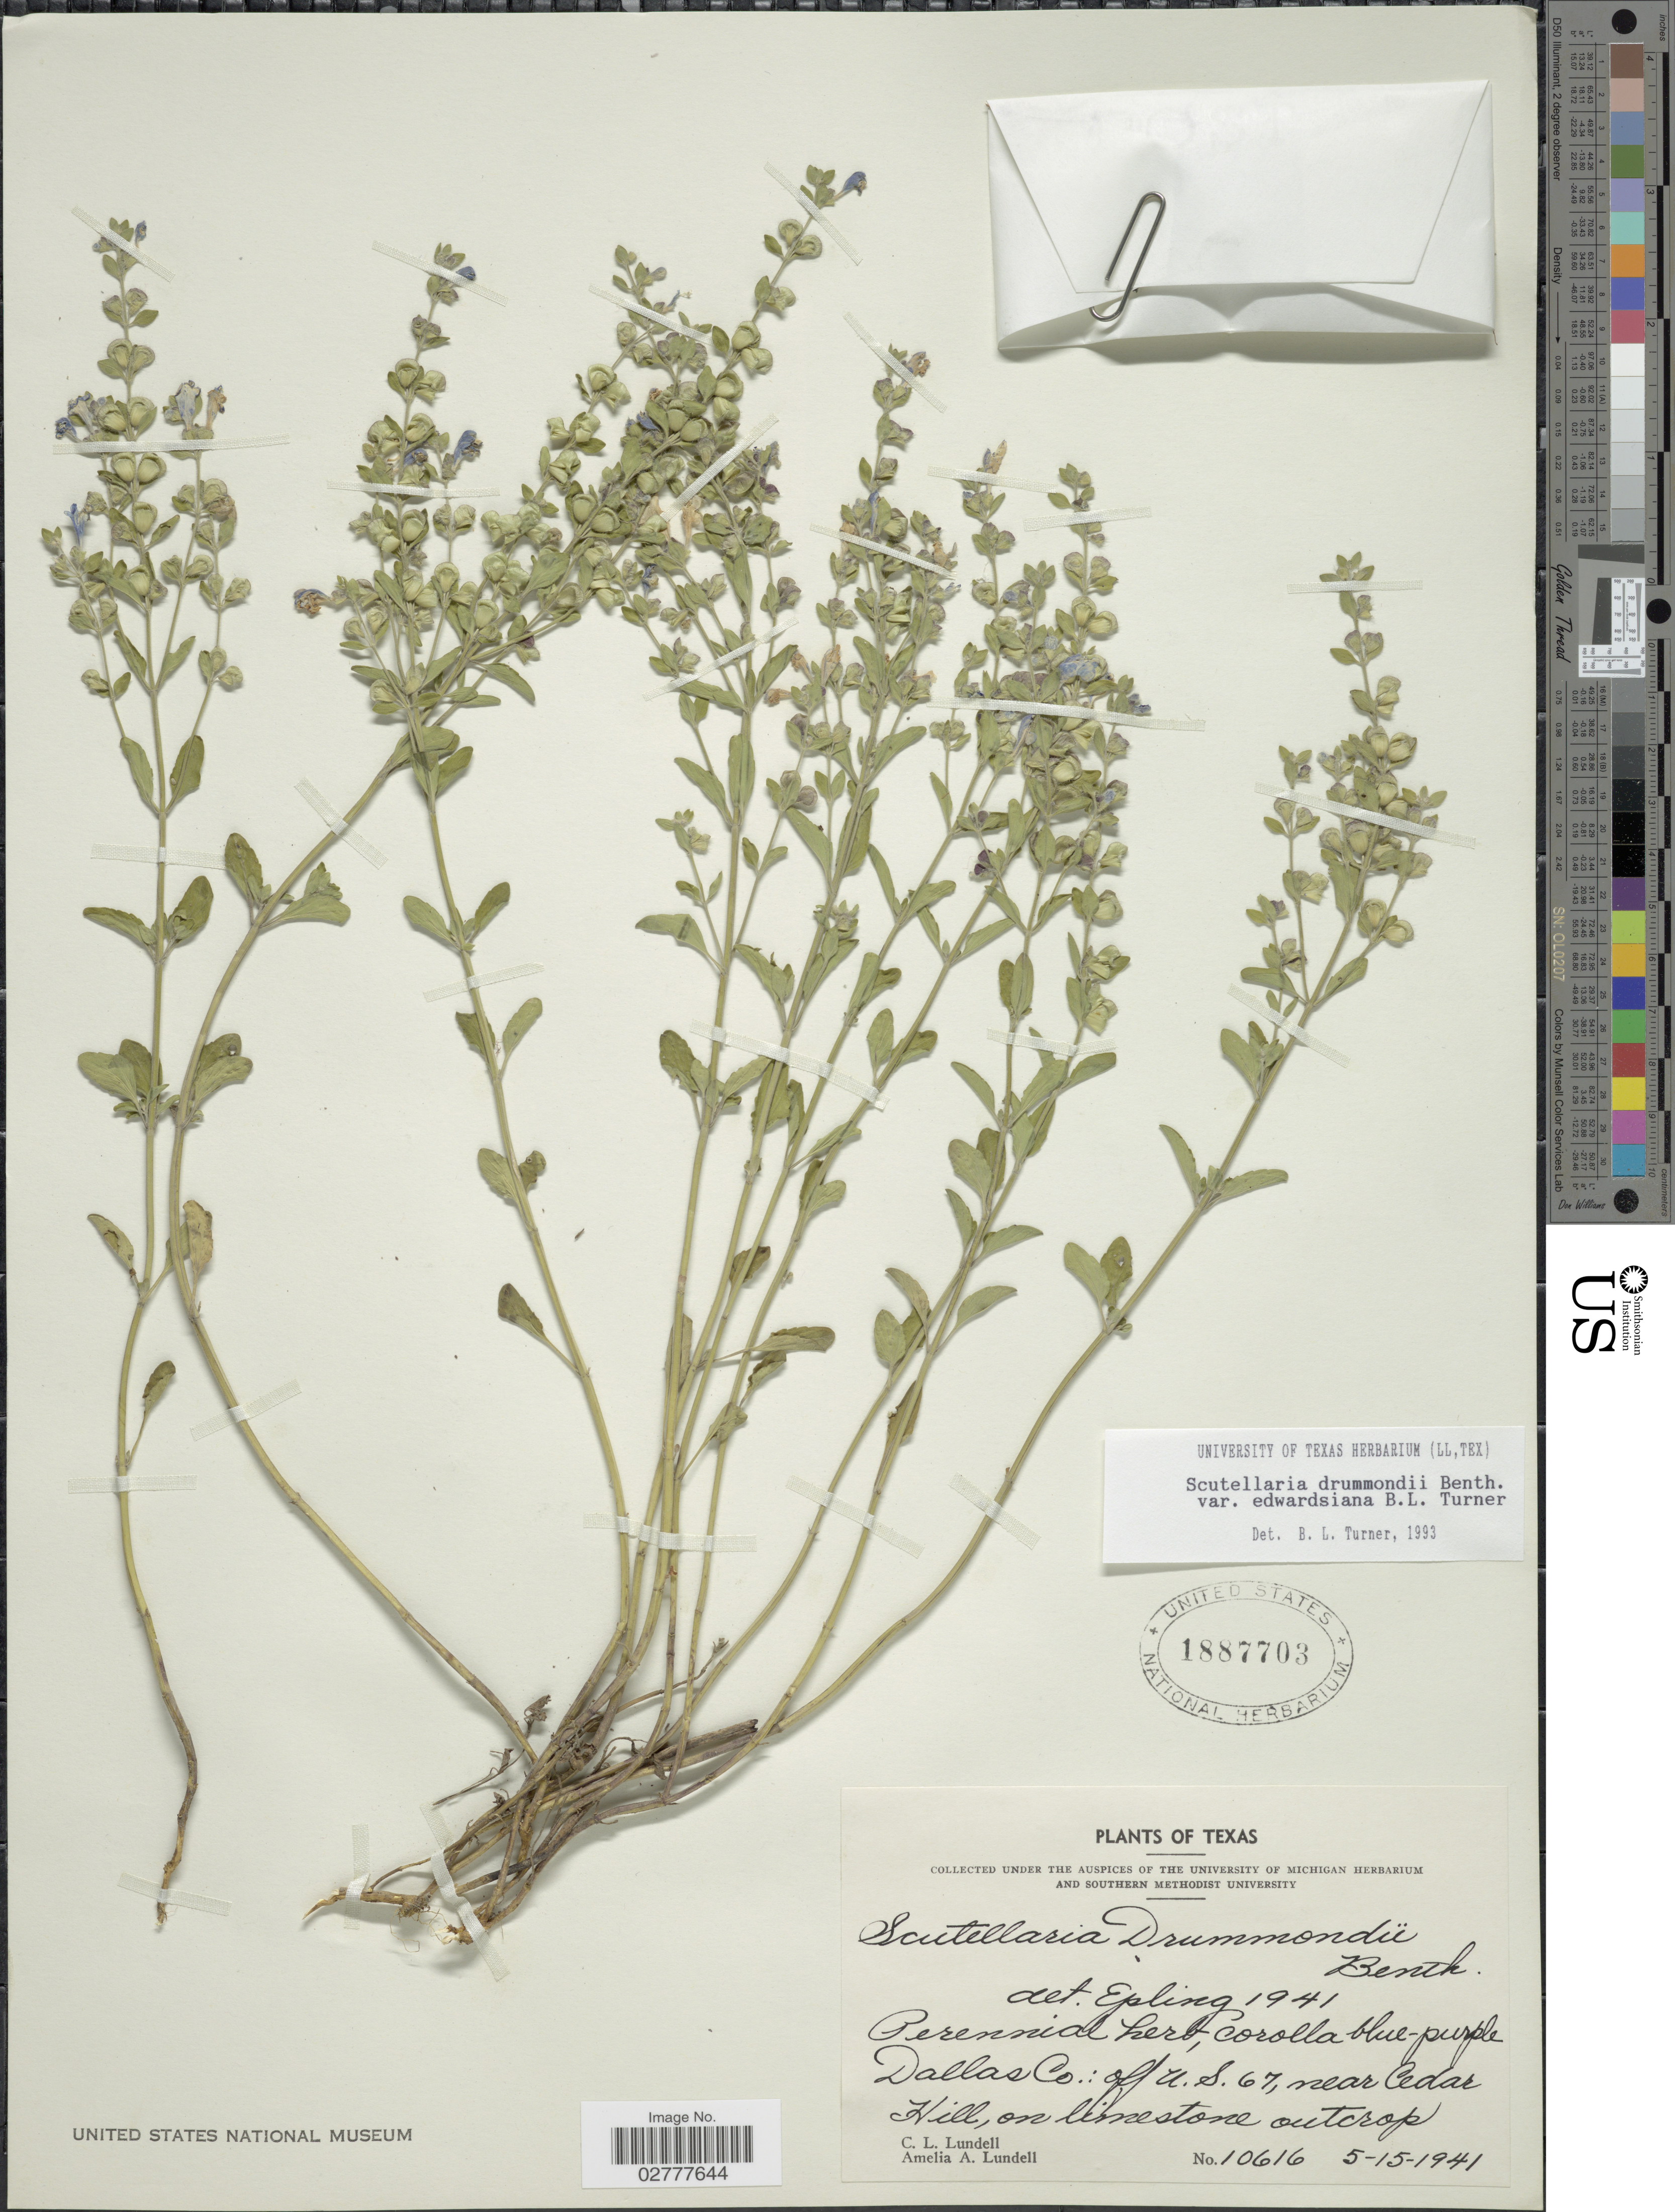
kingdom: Plantae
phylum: Tracheophyta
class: Magnoliopsida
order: Lamiales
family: Lamiaceae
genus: Scutellaria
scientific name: Scutellaria drummondii var. edwardsiana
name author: Benth.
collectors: C. L. Lundell & A. A. Lundell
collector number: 10616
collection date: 1941-05-15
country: United States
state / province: Texas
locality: Dallas Co.: off U.S. 67, near Cedar Hill.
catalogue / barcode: US 1887703